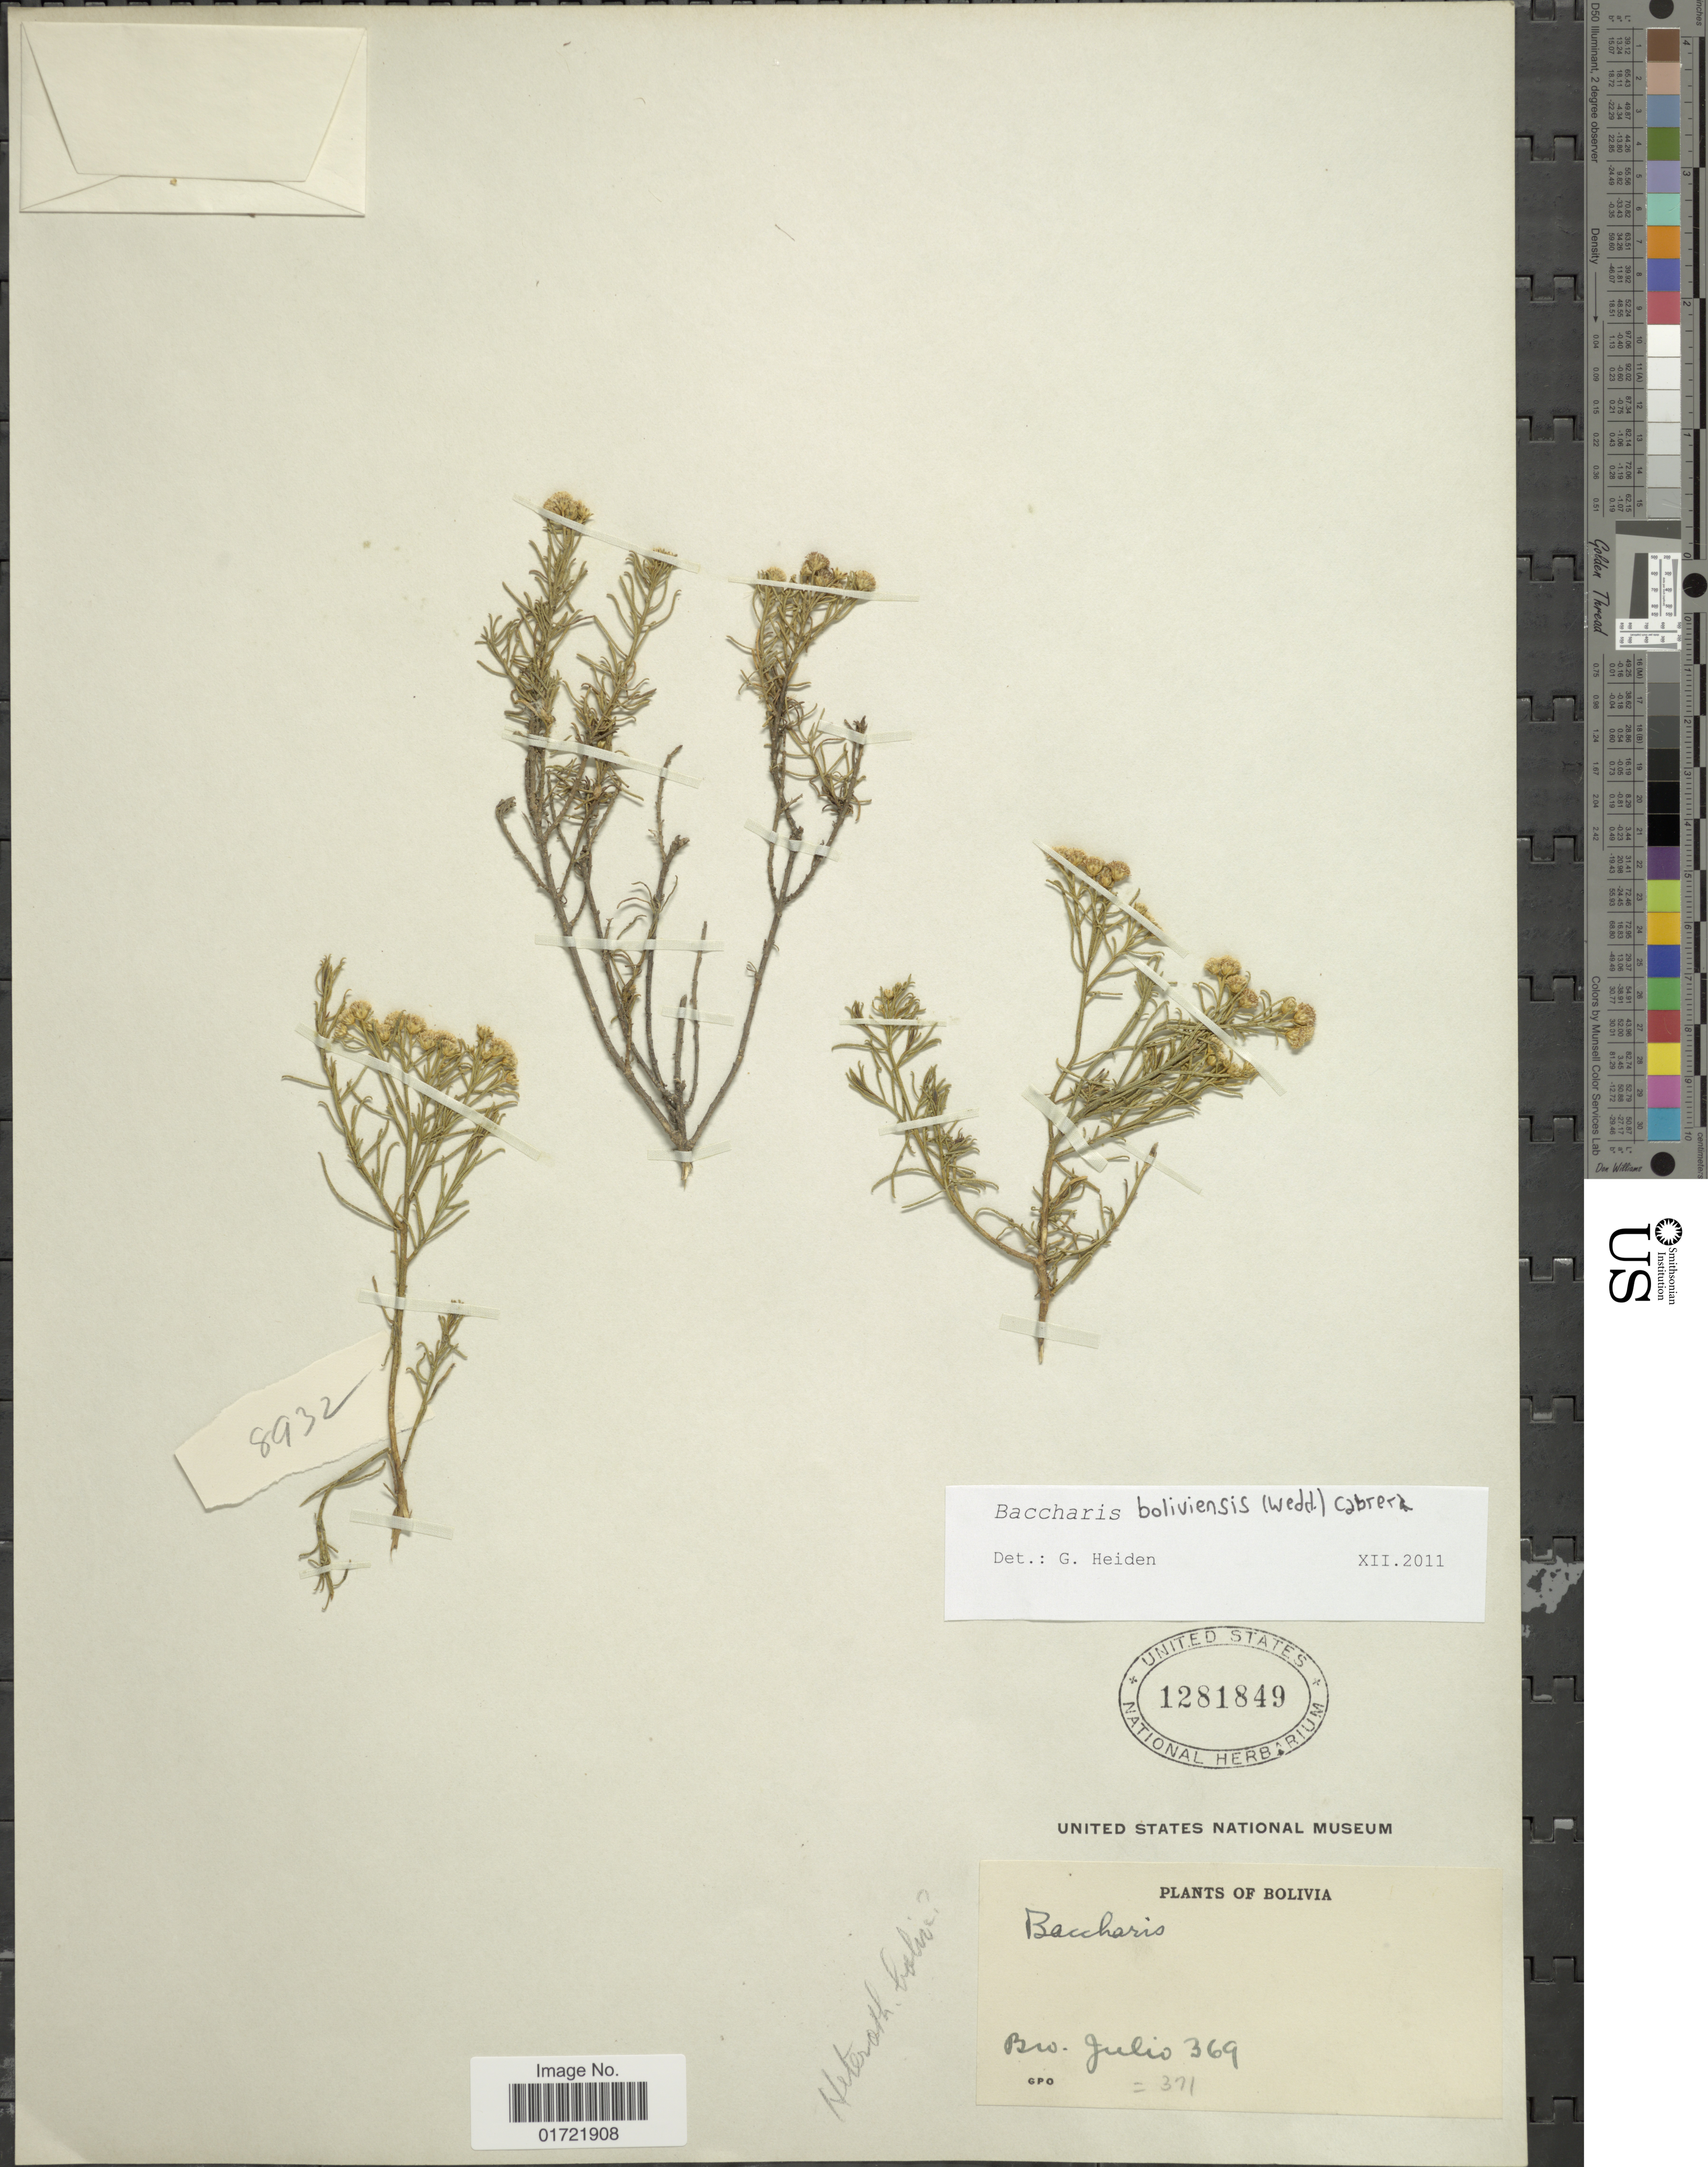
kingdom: Plantae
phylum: Tracheophyta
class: Magnoliopsida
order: Asterales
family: Asteraceae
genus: Baccharis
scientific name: Baccharis bolivensis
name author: (Wedd.) Cabrera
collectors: Bro. Julio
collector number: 369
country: Bolivia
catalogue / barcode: US 1281849